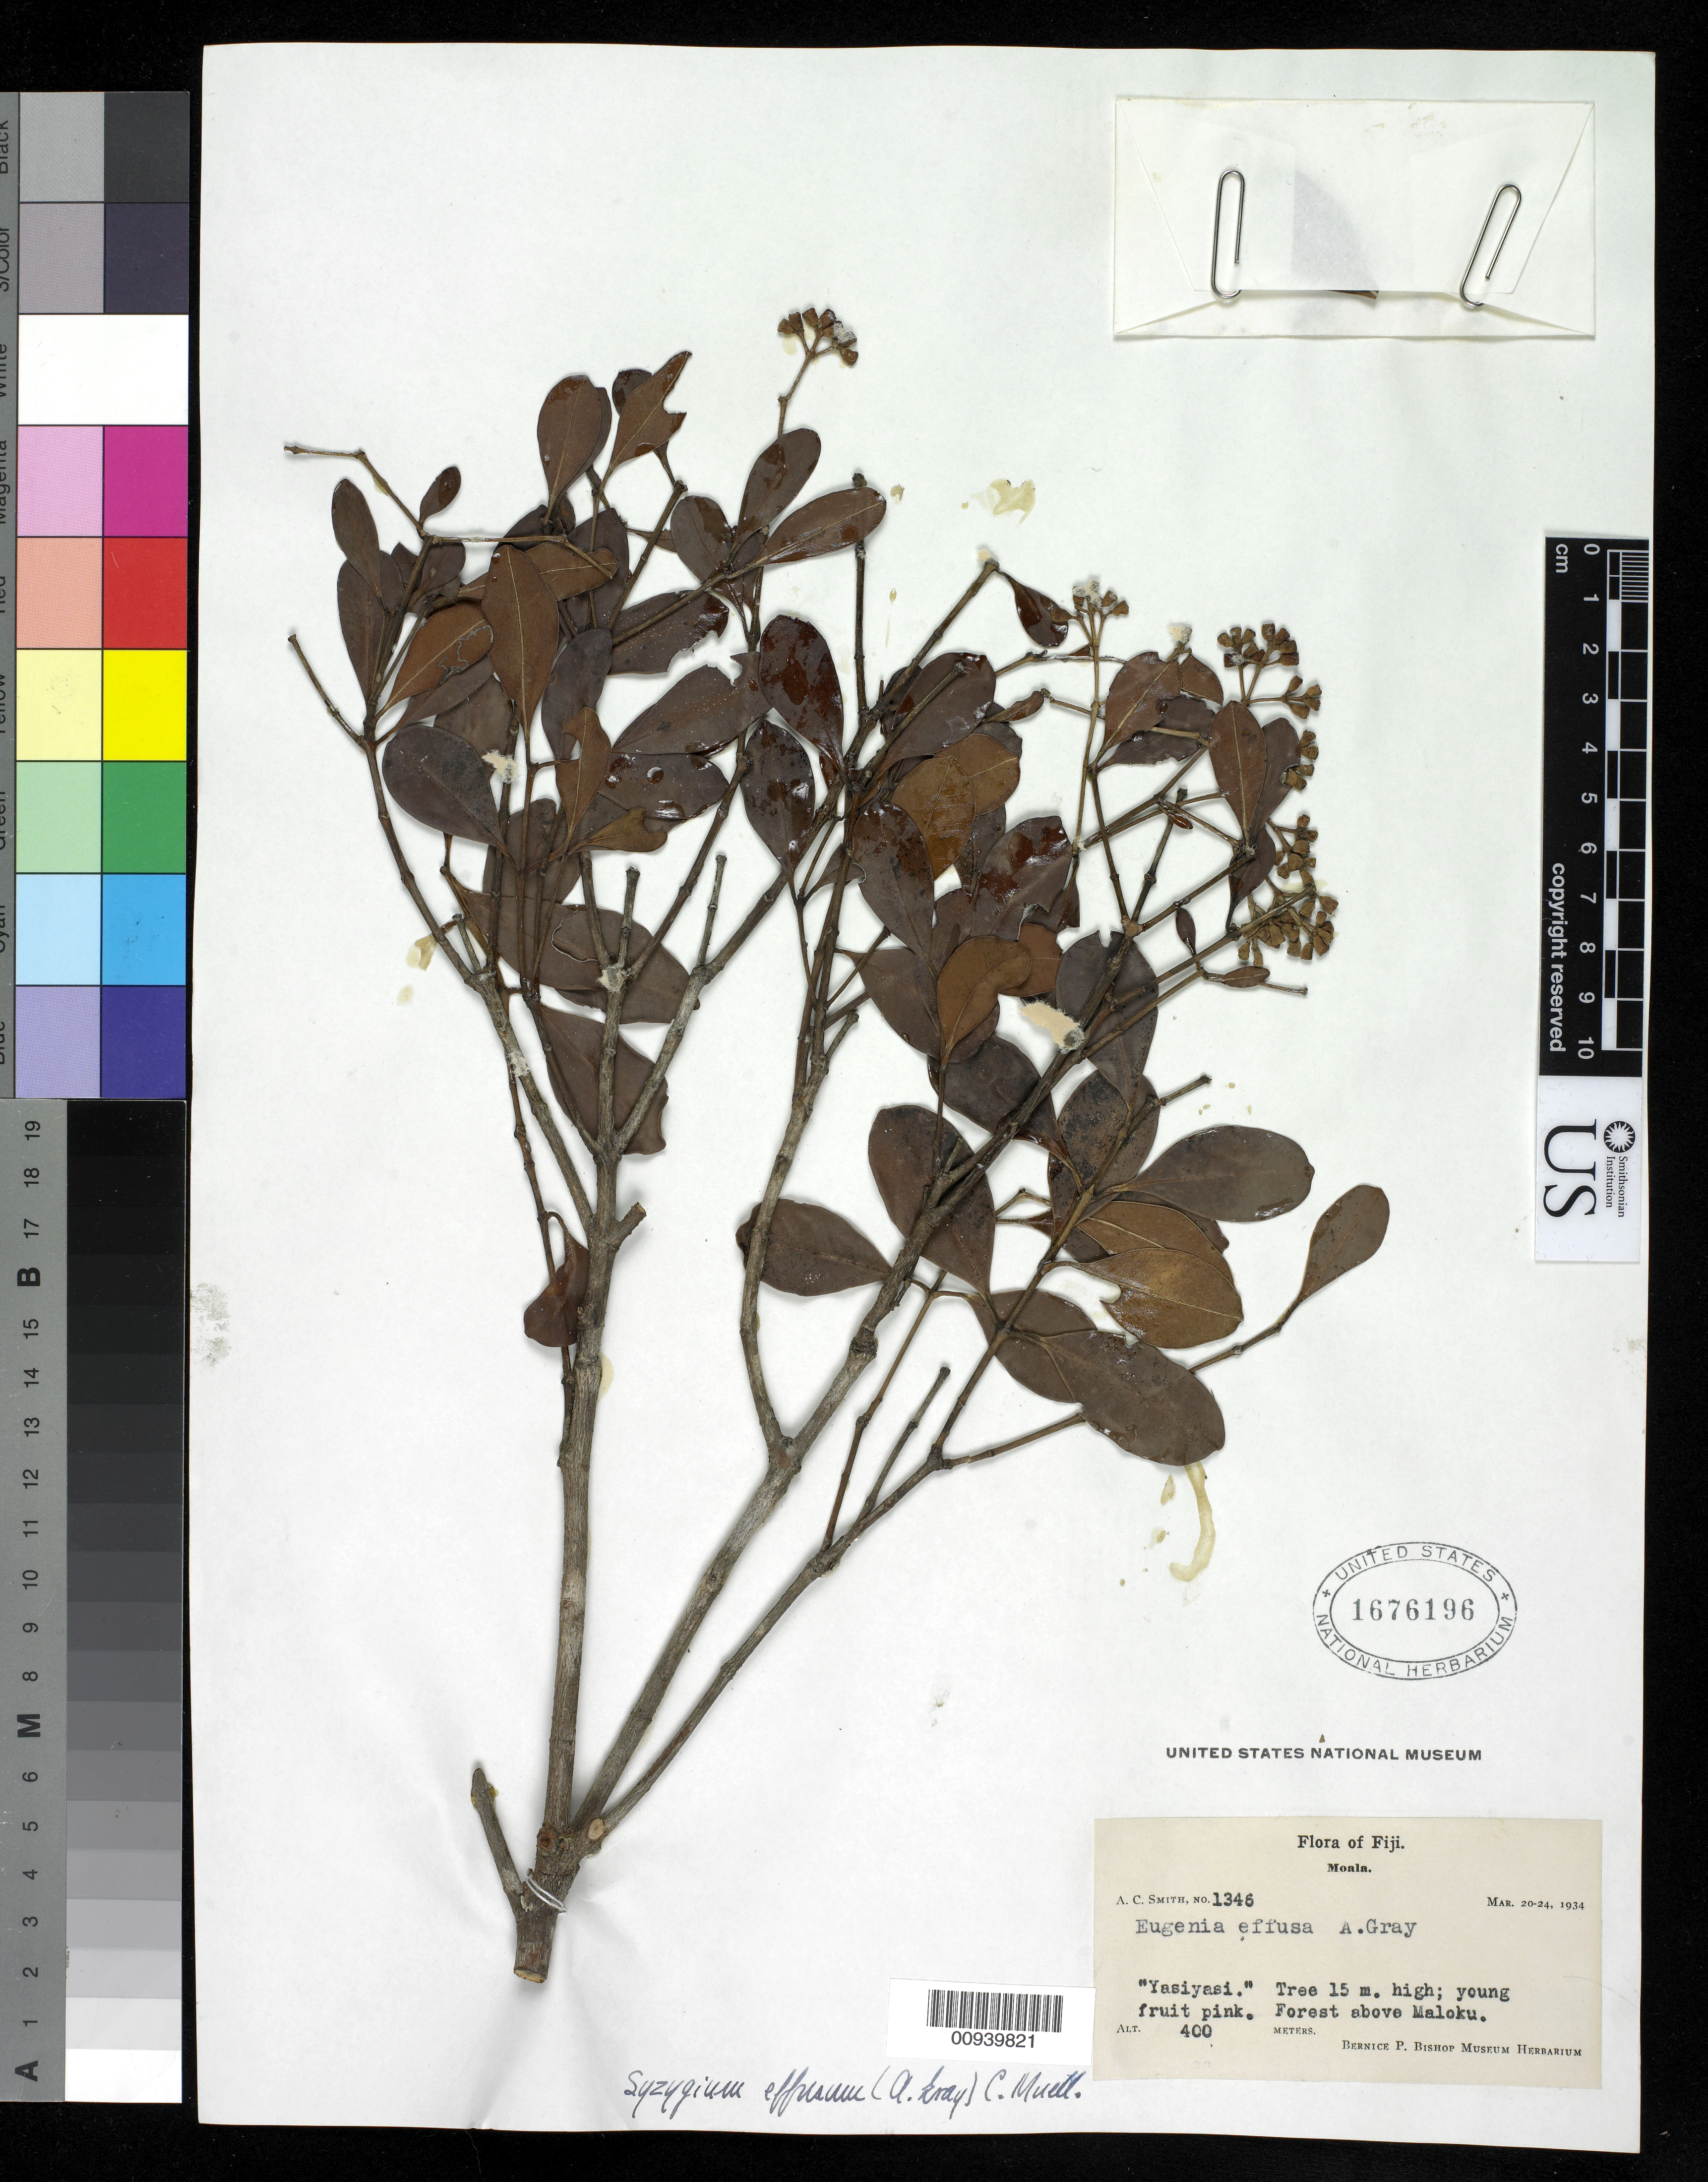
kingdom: Plantae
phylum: Tracheophyta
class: Magnoliopsida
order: Myrtales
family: Myrtaceae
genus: Syzygium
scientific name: Syzygium effusum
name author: (A. Gray) K. Müller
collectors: C. A. Smith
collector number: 1346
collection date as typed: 20 Mar 1934 to 24 Mar 1934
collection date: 1934-03-20/1934-03-24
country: Fiji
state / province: Moala Group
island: Moala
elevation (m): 400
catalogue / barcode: US 1676196